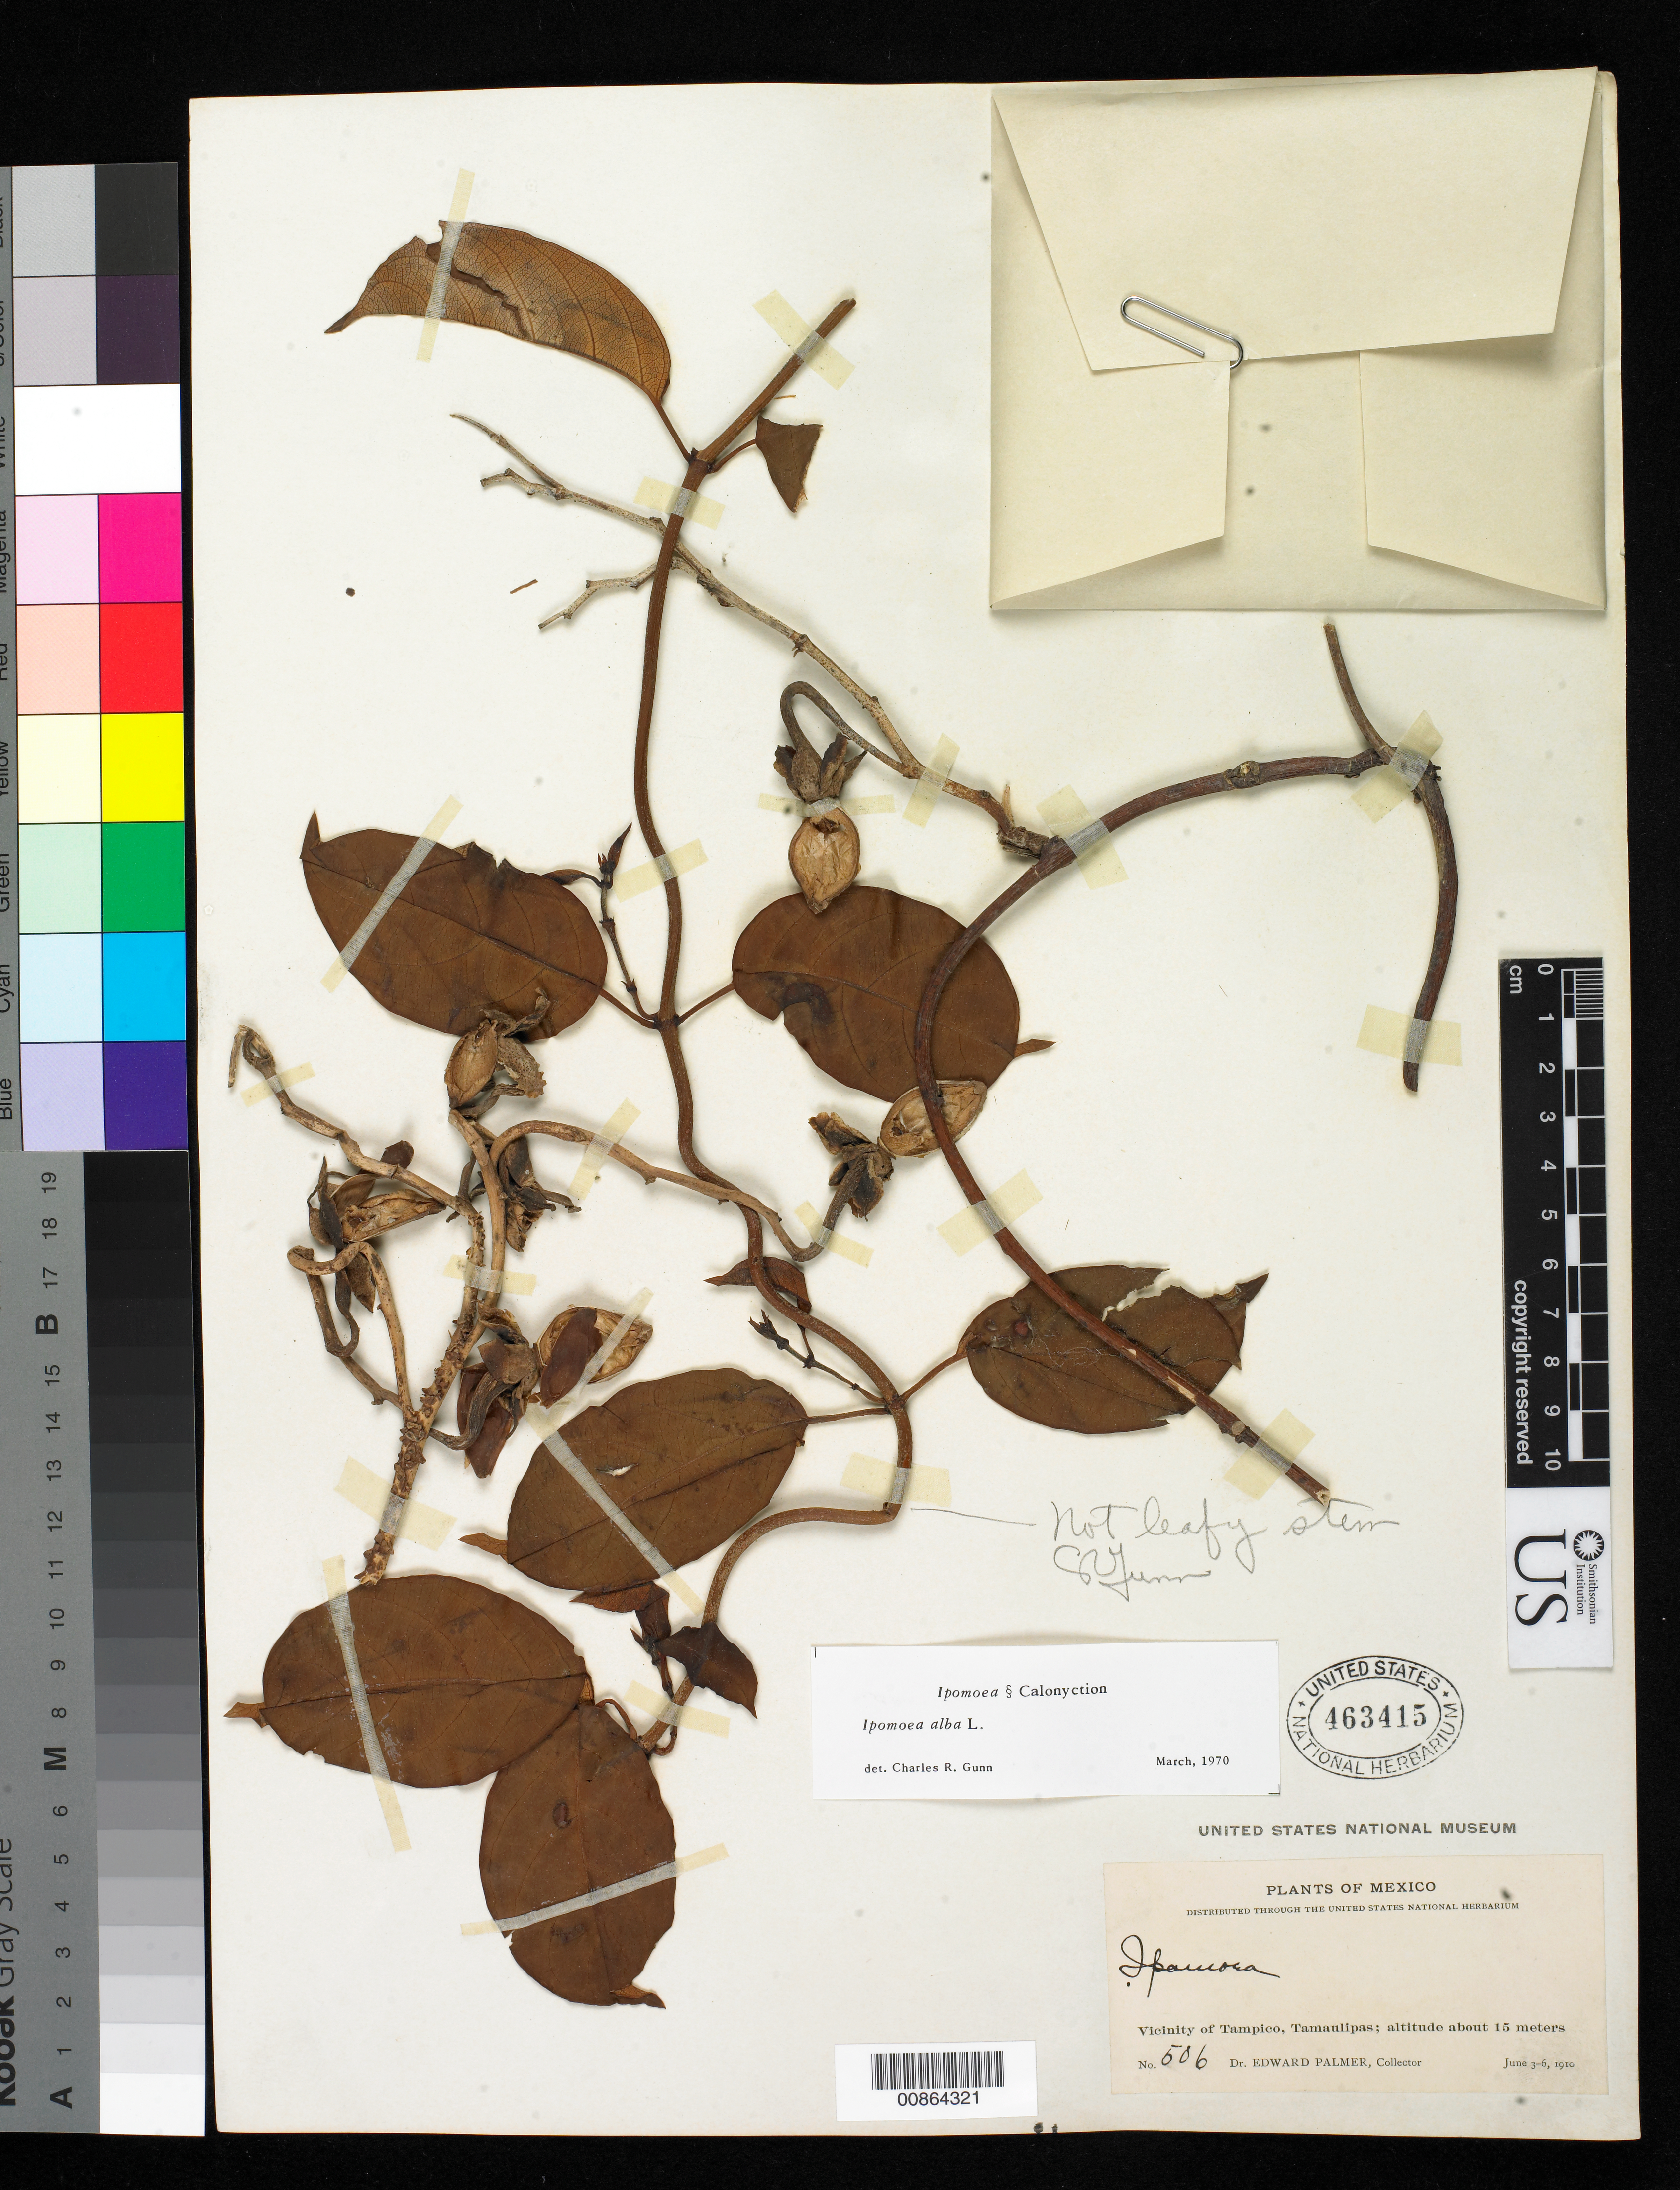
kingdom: Plantae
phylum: Tracheophyta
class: Magnoliopsida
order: Solanales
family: Convolvulaceae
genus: Ipomoea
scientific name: Ipomoea alba L.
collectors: E. Palmer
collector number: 506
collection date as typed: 03 Jun 1910 to 06 Jun 1910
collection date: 1910-06-03/1910-06-06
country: Mexico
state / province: Tamaulipas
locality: Vicinity of Tampico, Tamaulipas.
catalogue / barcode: US 463415